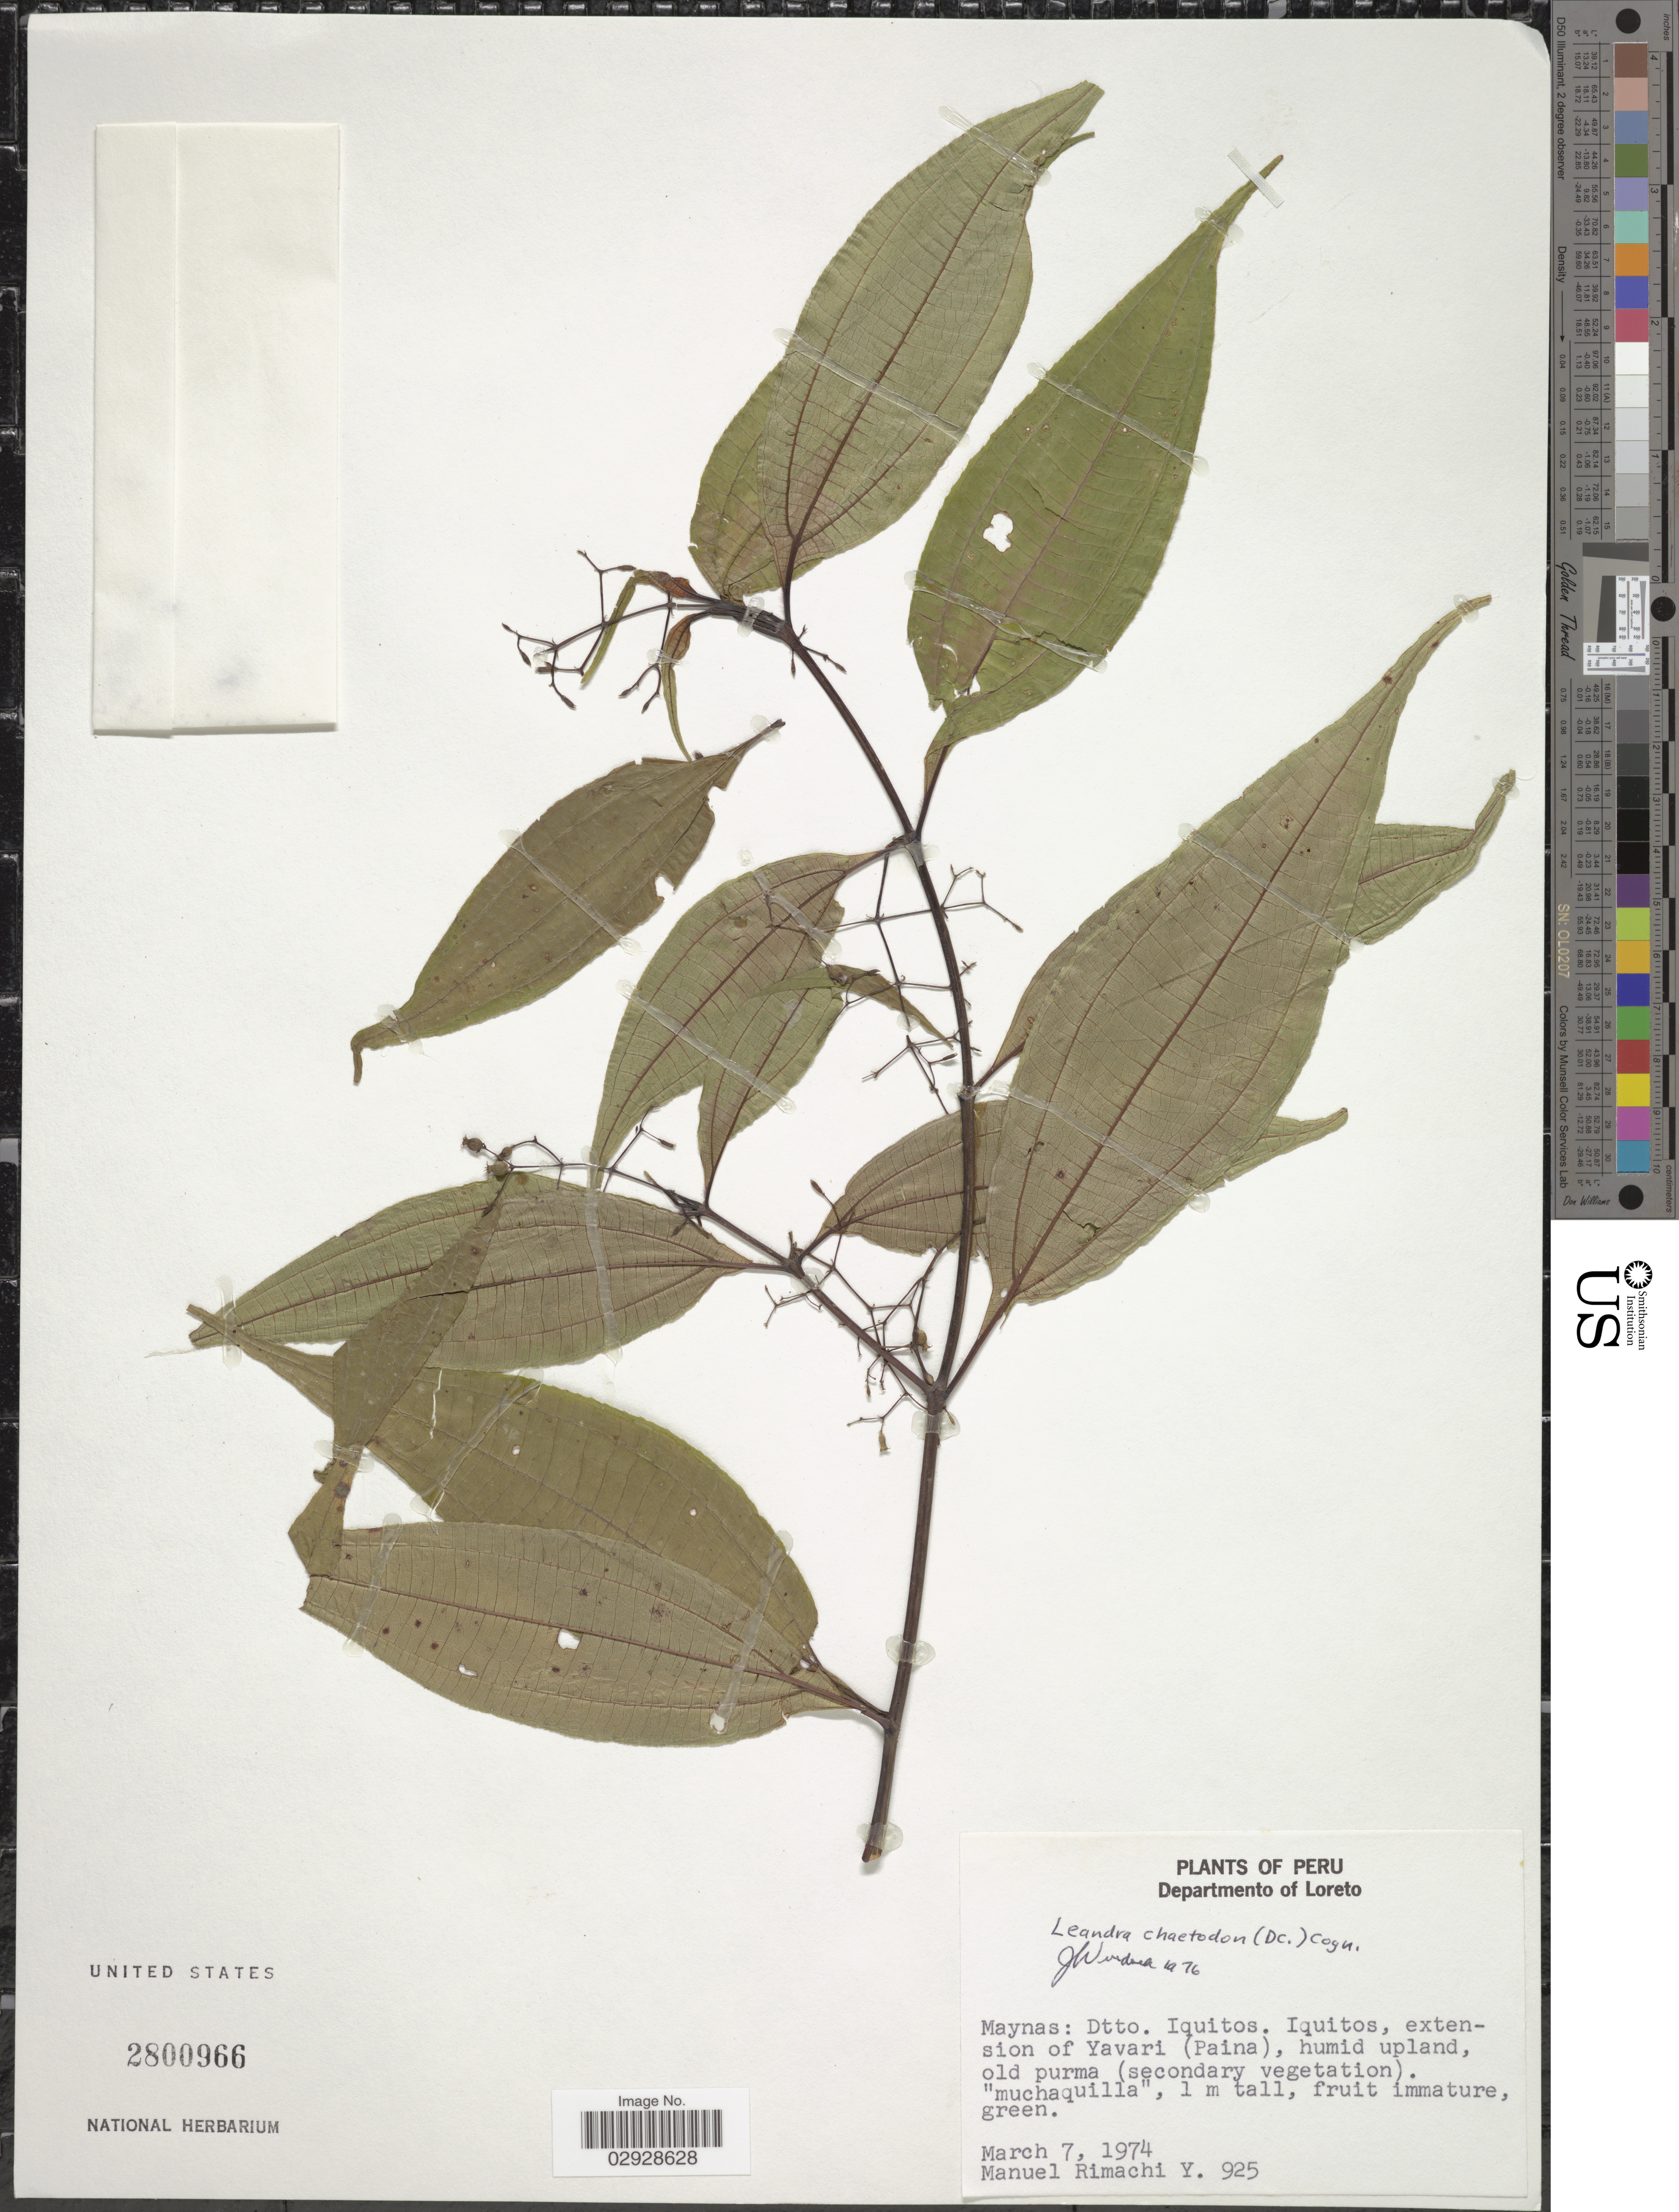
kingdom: Plantae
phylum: Tracheophyta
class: Magnoliopsida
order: Myrtales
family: Melastomataceae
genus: Leandra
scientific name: Leandra chaetodon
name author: (DC.) Cogn.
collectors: M. Rimachi Y.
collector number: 925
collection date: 1974-03-07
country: Peru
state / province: Loreto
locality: Departmento of Loreto. Maynas: Dtto. Iquitos. Iquitos, extension of Yavari (Paina), humid upland, old purma (secondary vegetation).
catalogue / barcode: US 2800966